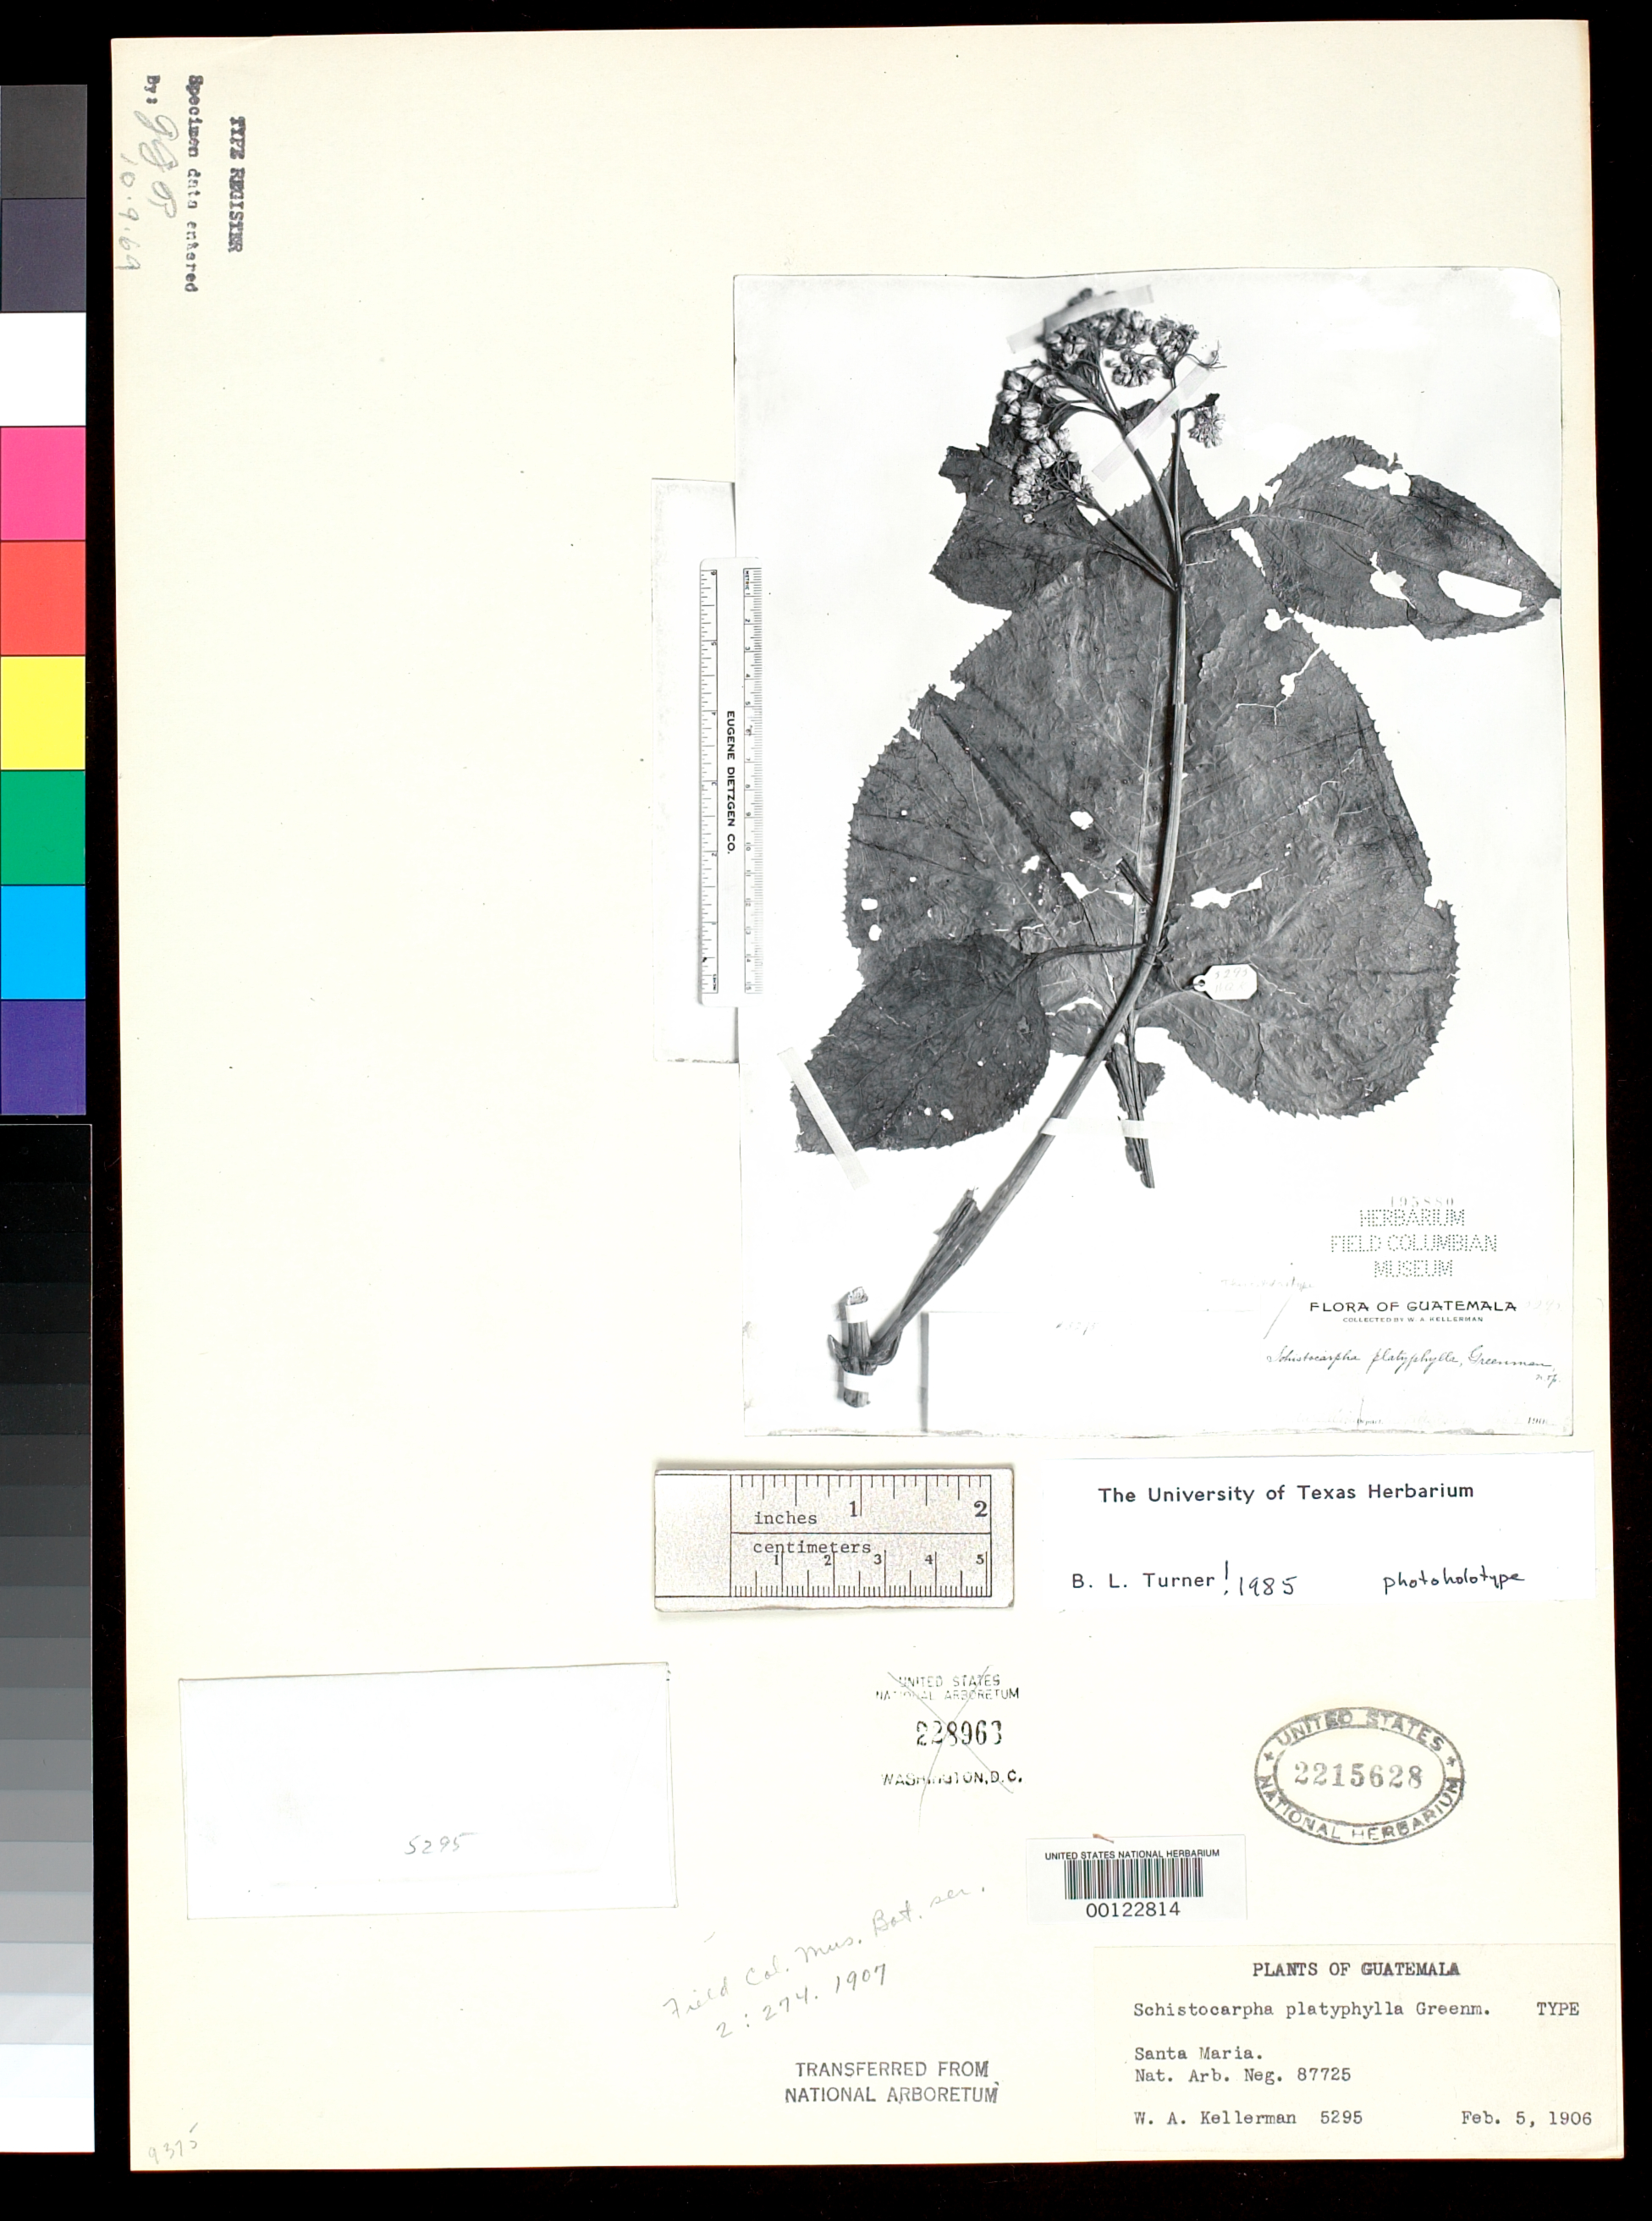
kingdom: Plantae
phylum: Tracheophyta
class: Magnoliopsida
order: Asterales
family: Asteraceae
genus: Schistocarpha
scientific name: Schistocarpha platyphylla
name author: Greenm.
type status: Isotype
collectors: W. A. Kellerman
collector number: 5295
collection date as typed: Feb 1906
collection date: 1906-02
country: Guatemala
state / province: Quetzaltenango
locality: Santa Maria.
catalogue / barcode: US 2215628